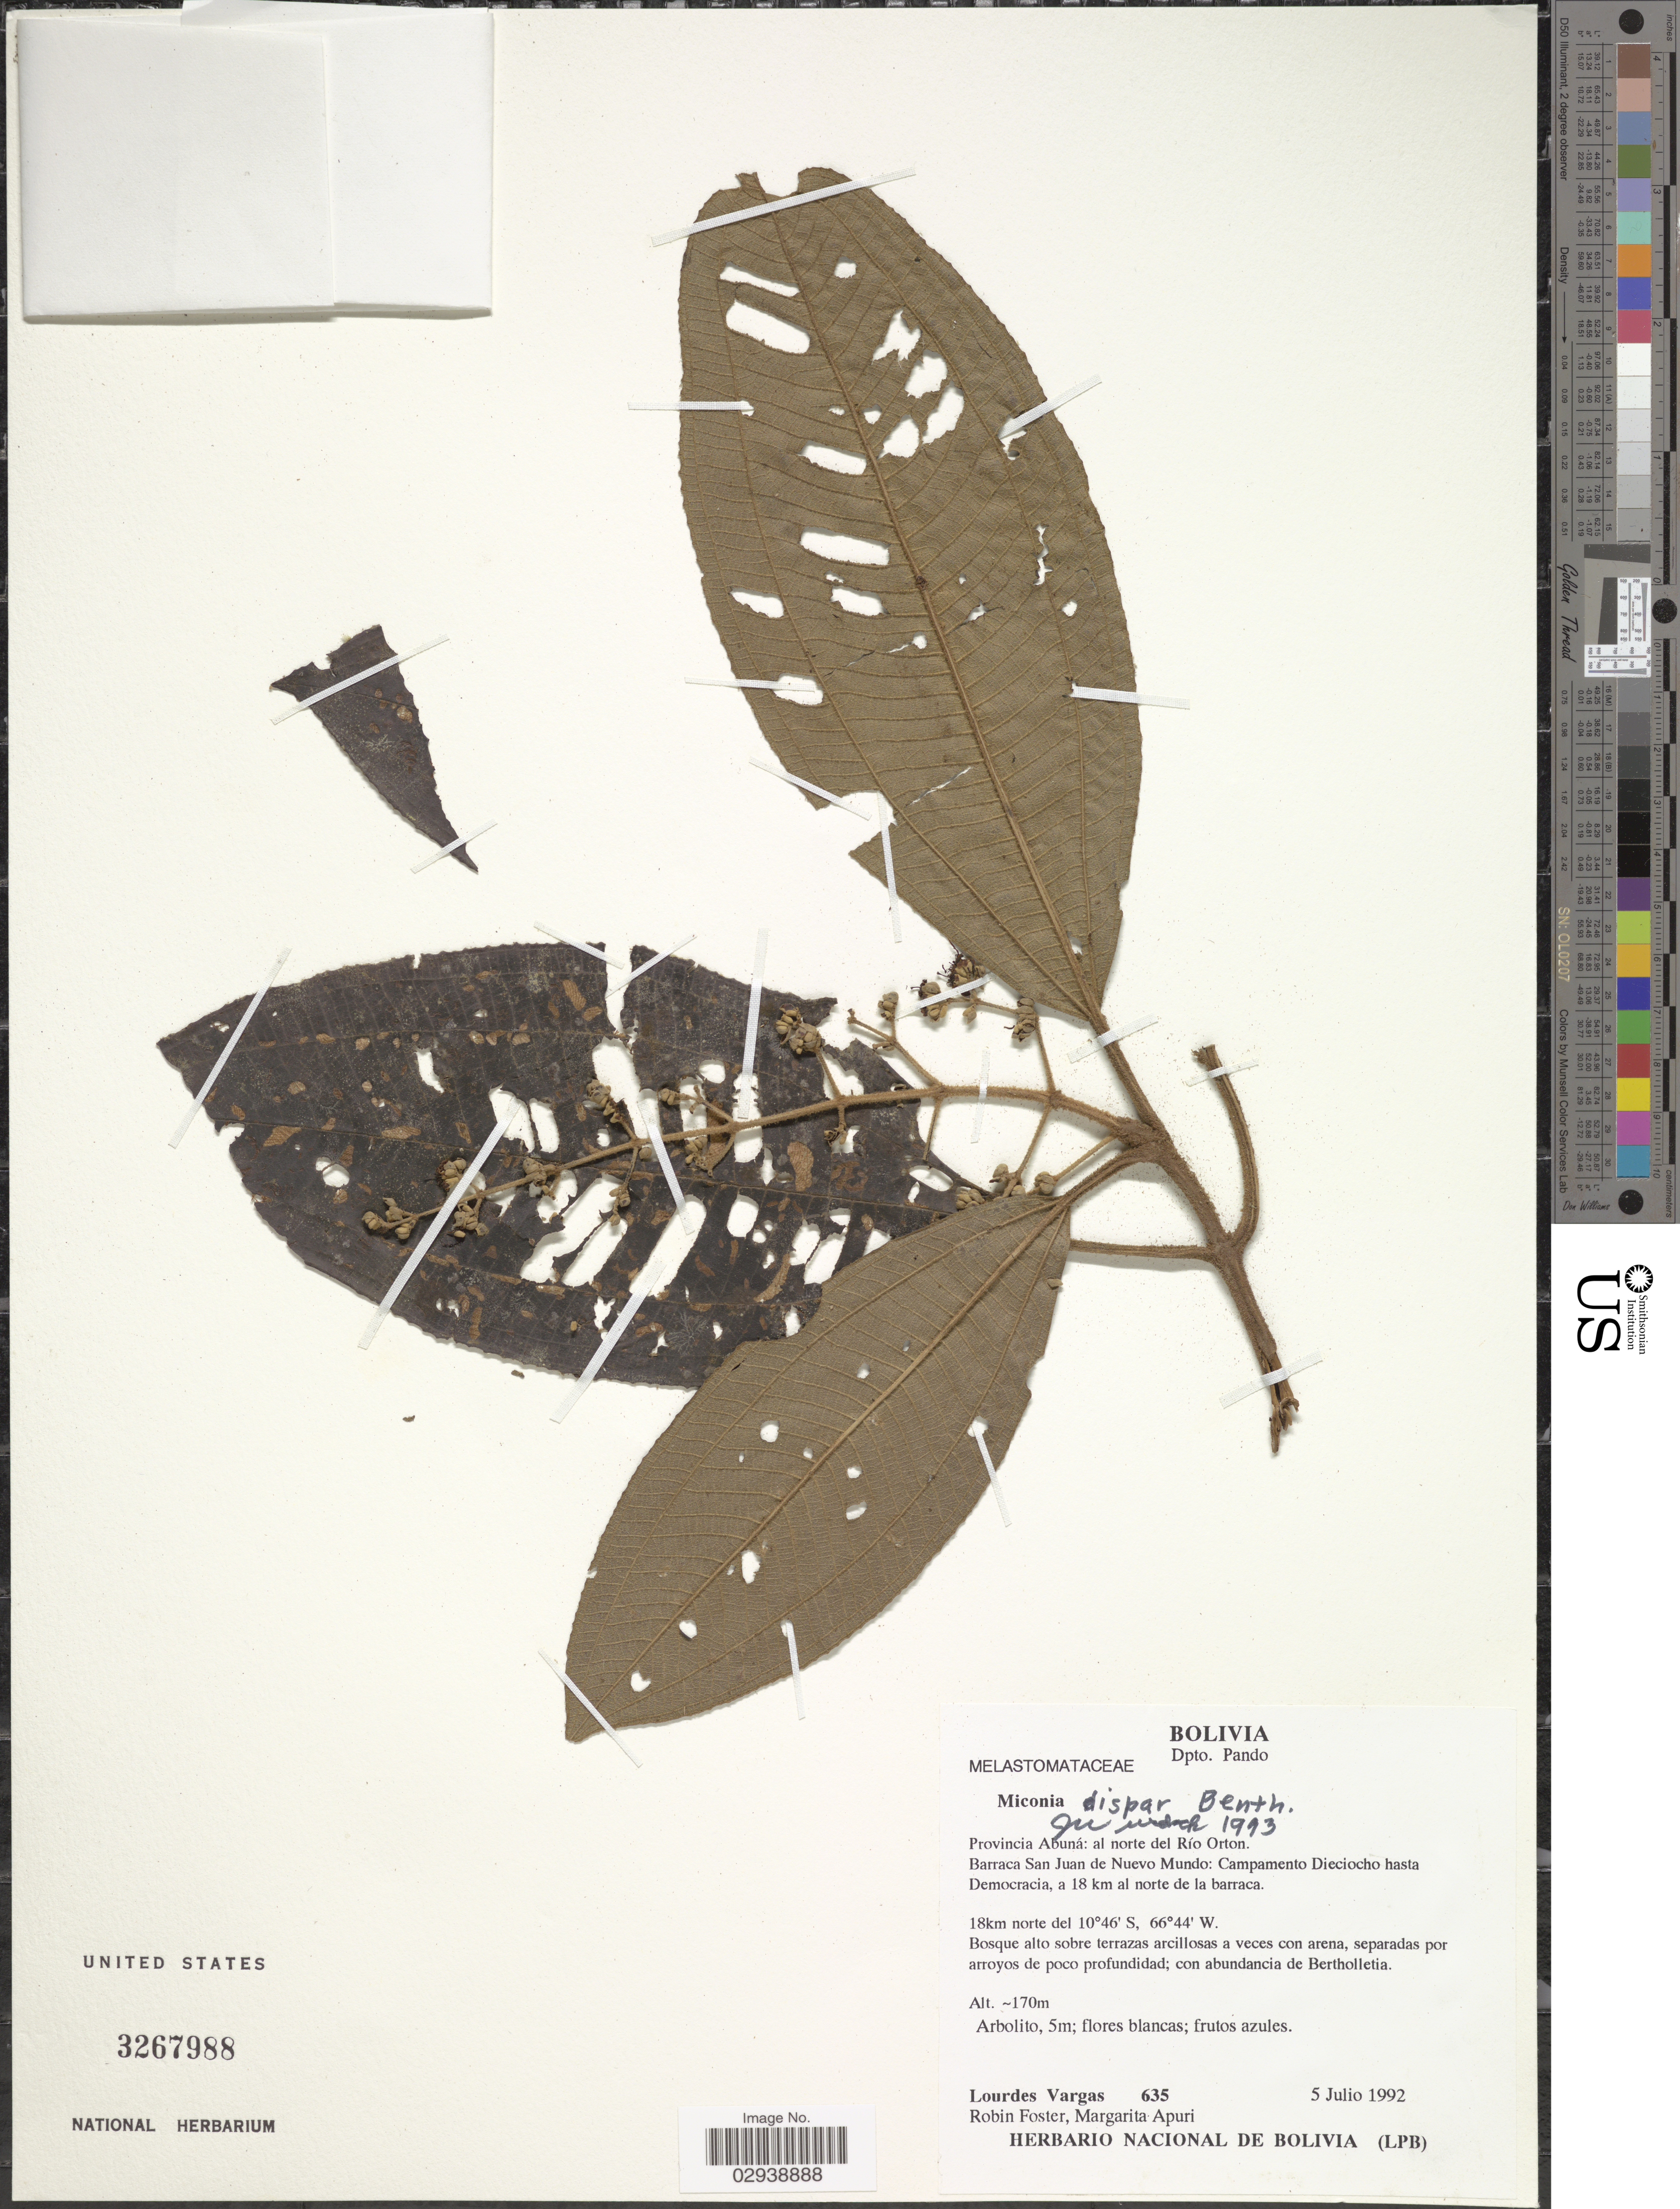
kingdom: Plantae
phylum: Tracheophyta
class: Magnoliopsida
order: Myrtales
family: Melastomataceae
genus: Miconia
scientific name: Miconia dispar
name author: Benth.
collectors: L. Vargas, R. B. Foster & M. Apuri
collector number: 635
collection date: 1992-07-05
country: Bolivia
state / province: Pando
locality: Dpto. Pando, Provincia Abuná: al norte del Río Orton, Barraca San Juan de Nuevo Mundo: Campamento Dieciocho hasta Democracia, a 18 km al norte de la barraca.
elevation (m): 170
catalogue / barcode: US 3267988